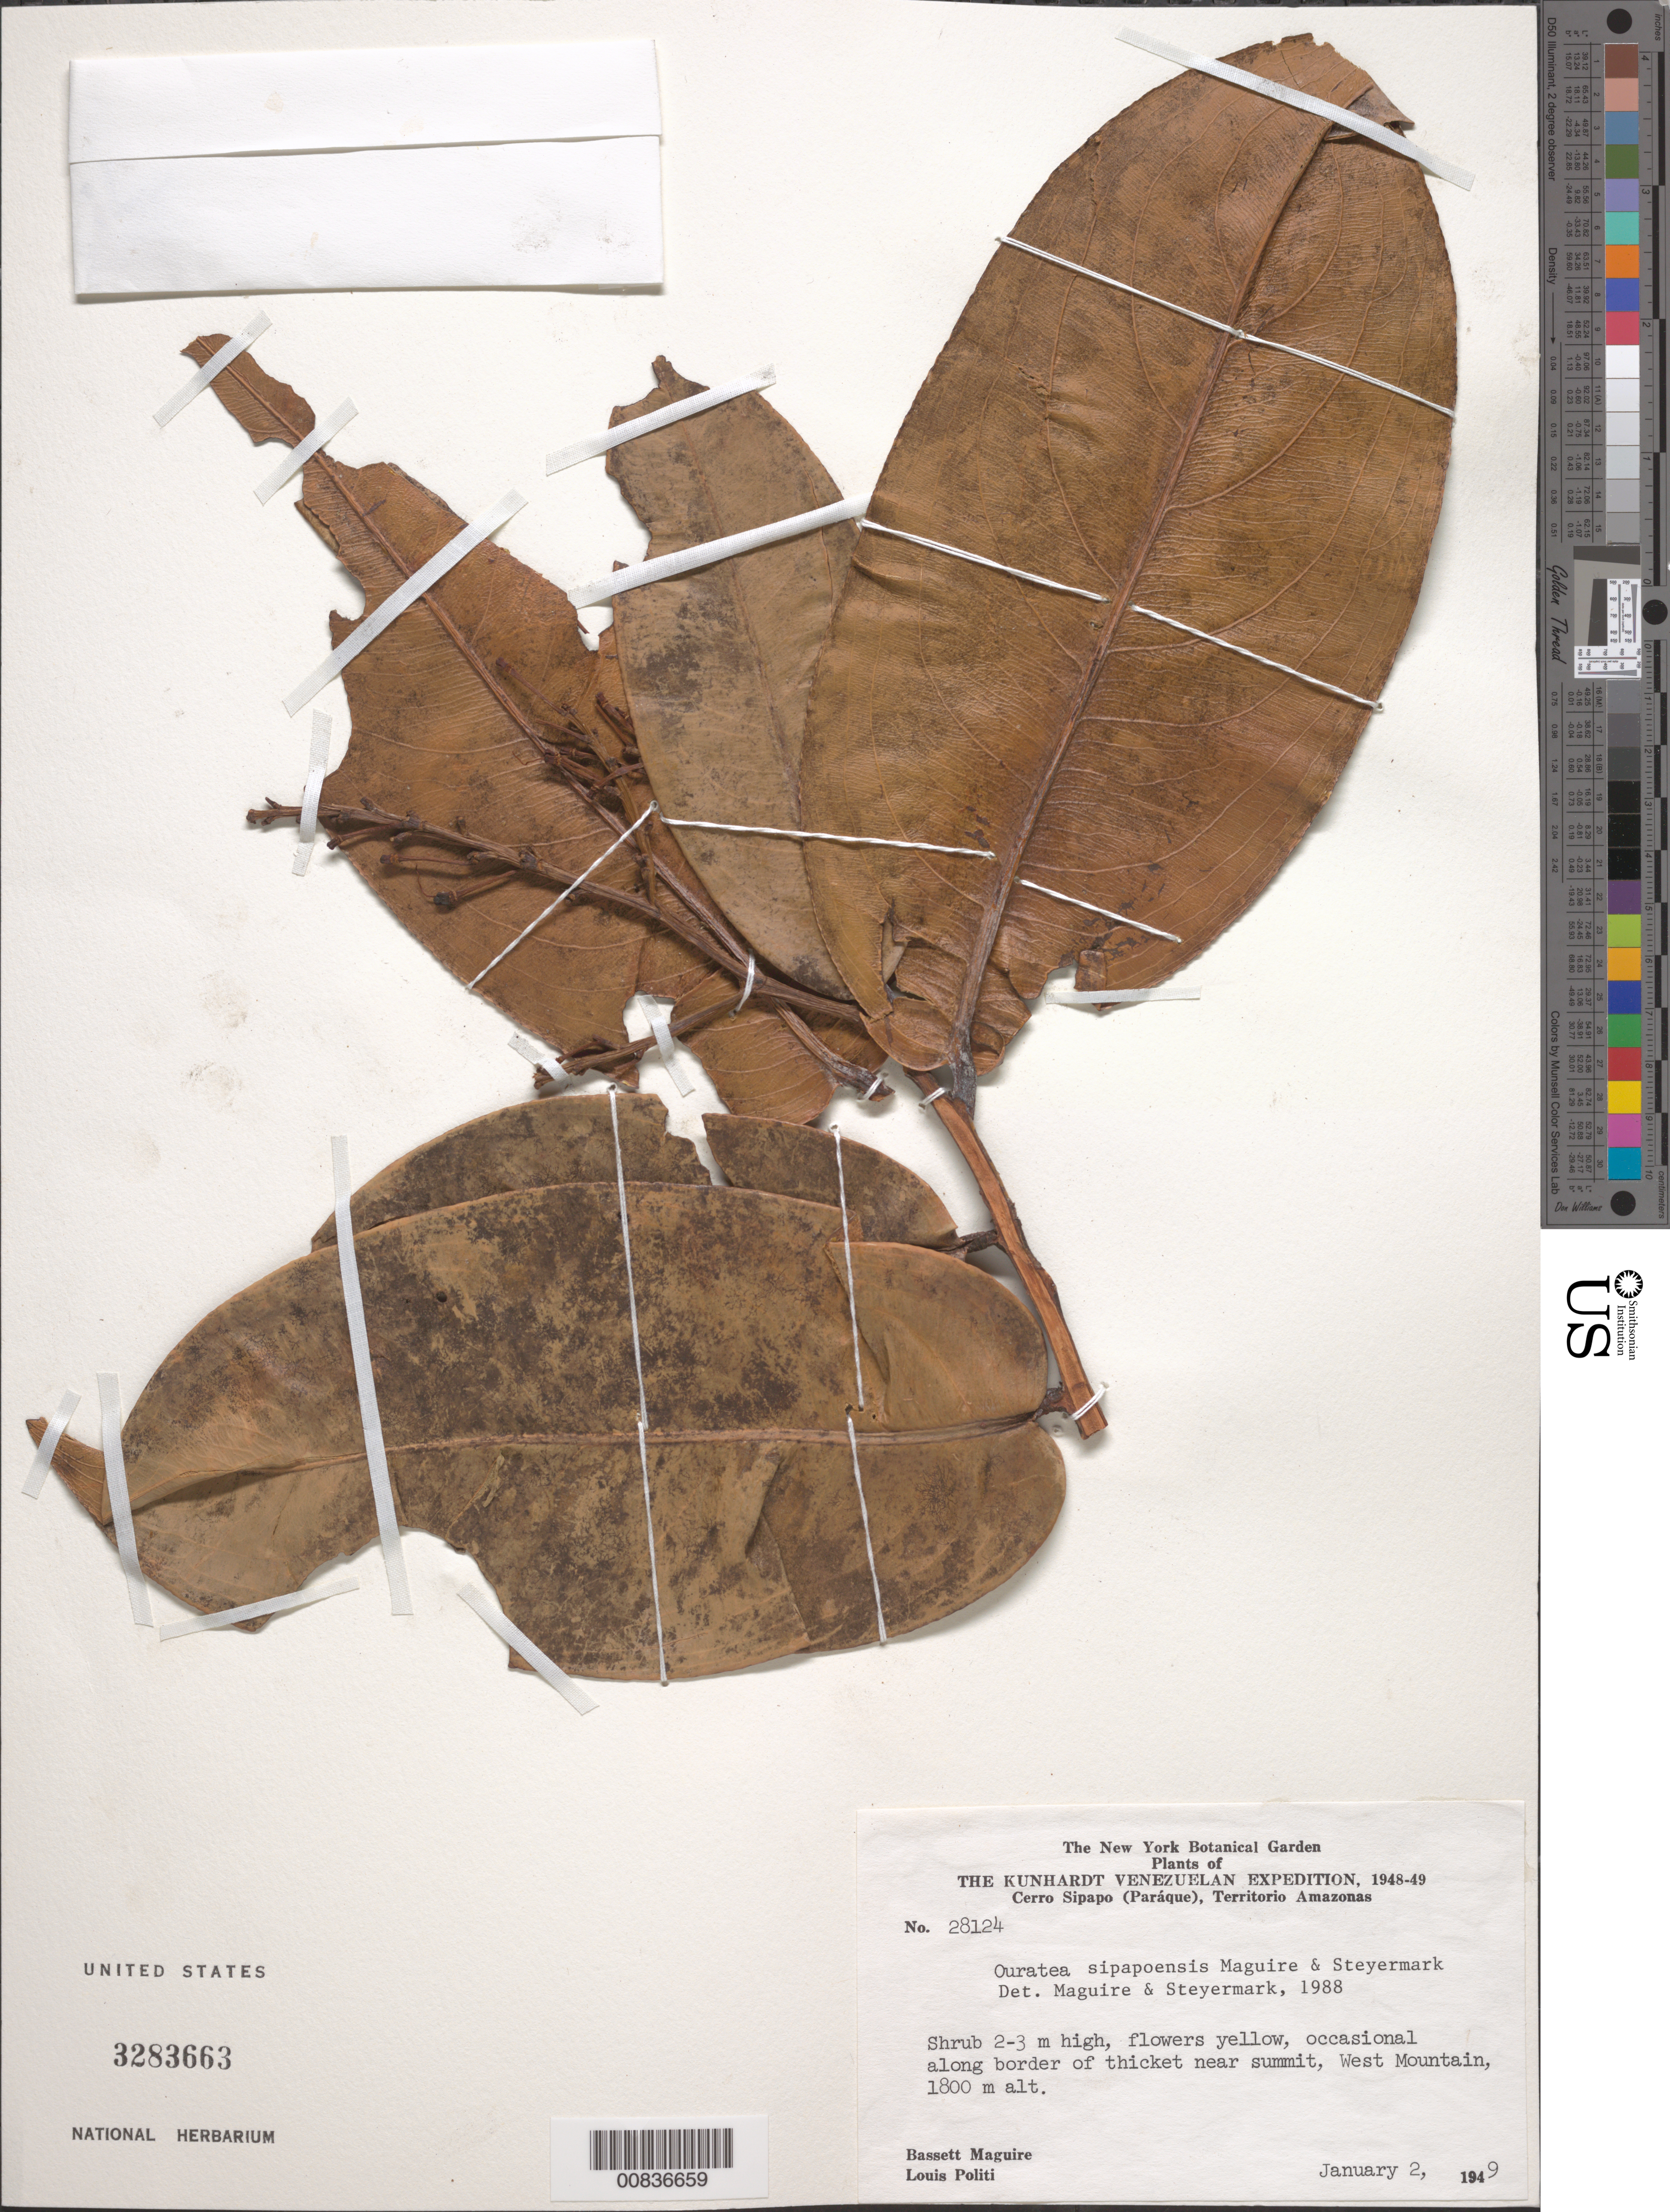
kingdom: Plantae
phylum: Tracheophyta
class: Magnoliopsida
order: Malpighiales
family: Ochnaceae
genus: Ouratea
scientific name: Ouratea sipapoensis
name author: Maguire & Steyerm.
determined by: Steyermark, J. A.; Maguire, B.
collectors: B. Maguire & L. Politi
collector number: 28124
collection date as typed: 2-Jan-49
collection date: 1949-01-02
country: Venezuela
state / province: Amazonas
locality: Cerro Sipapo (Paráque), near summit of West Mountain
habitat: Border of thicket near summit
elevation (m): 1800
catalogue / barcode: US 3283663